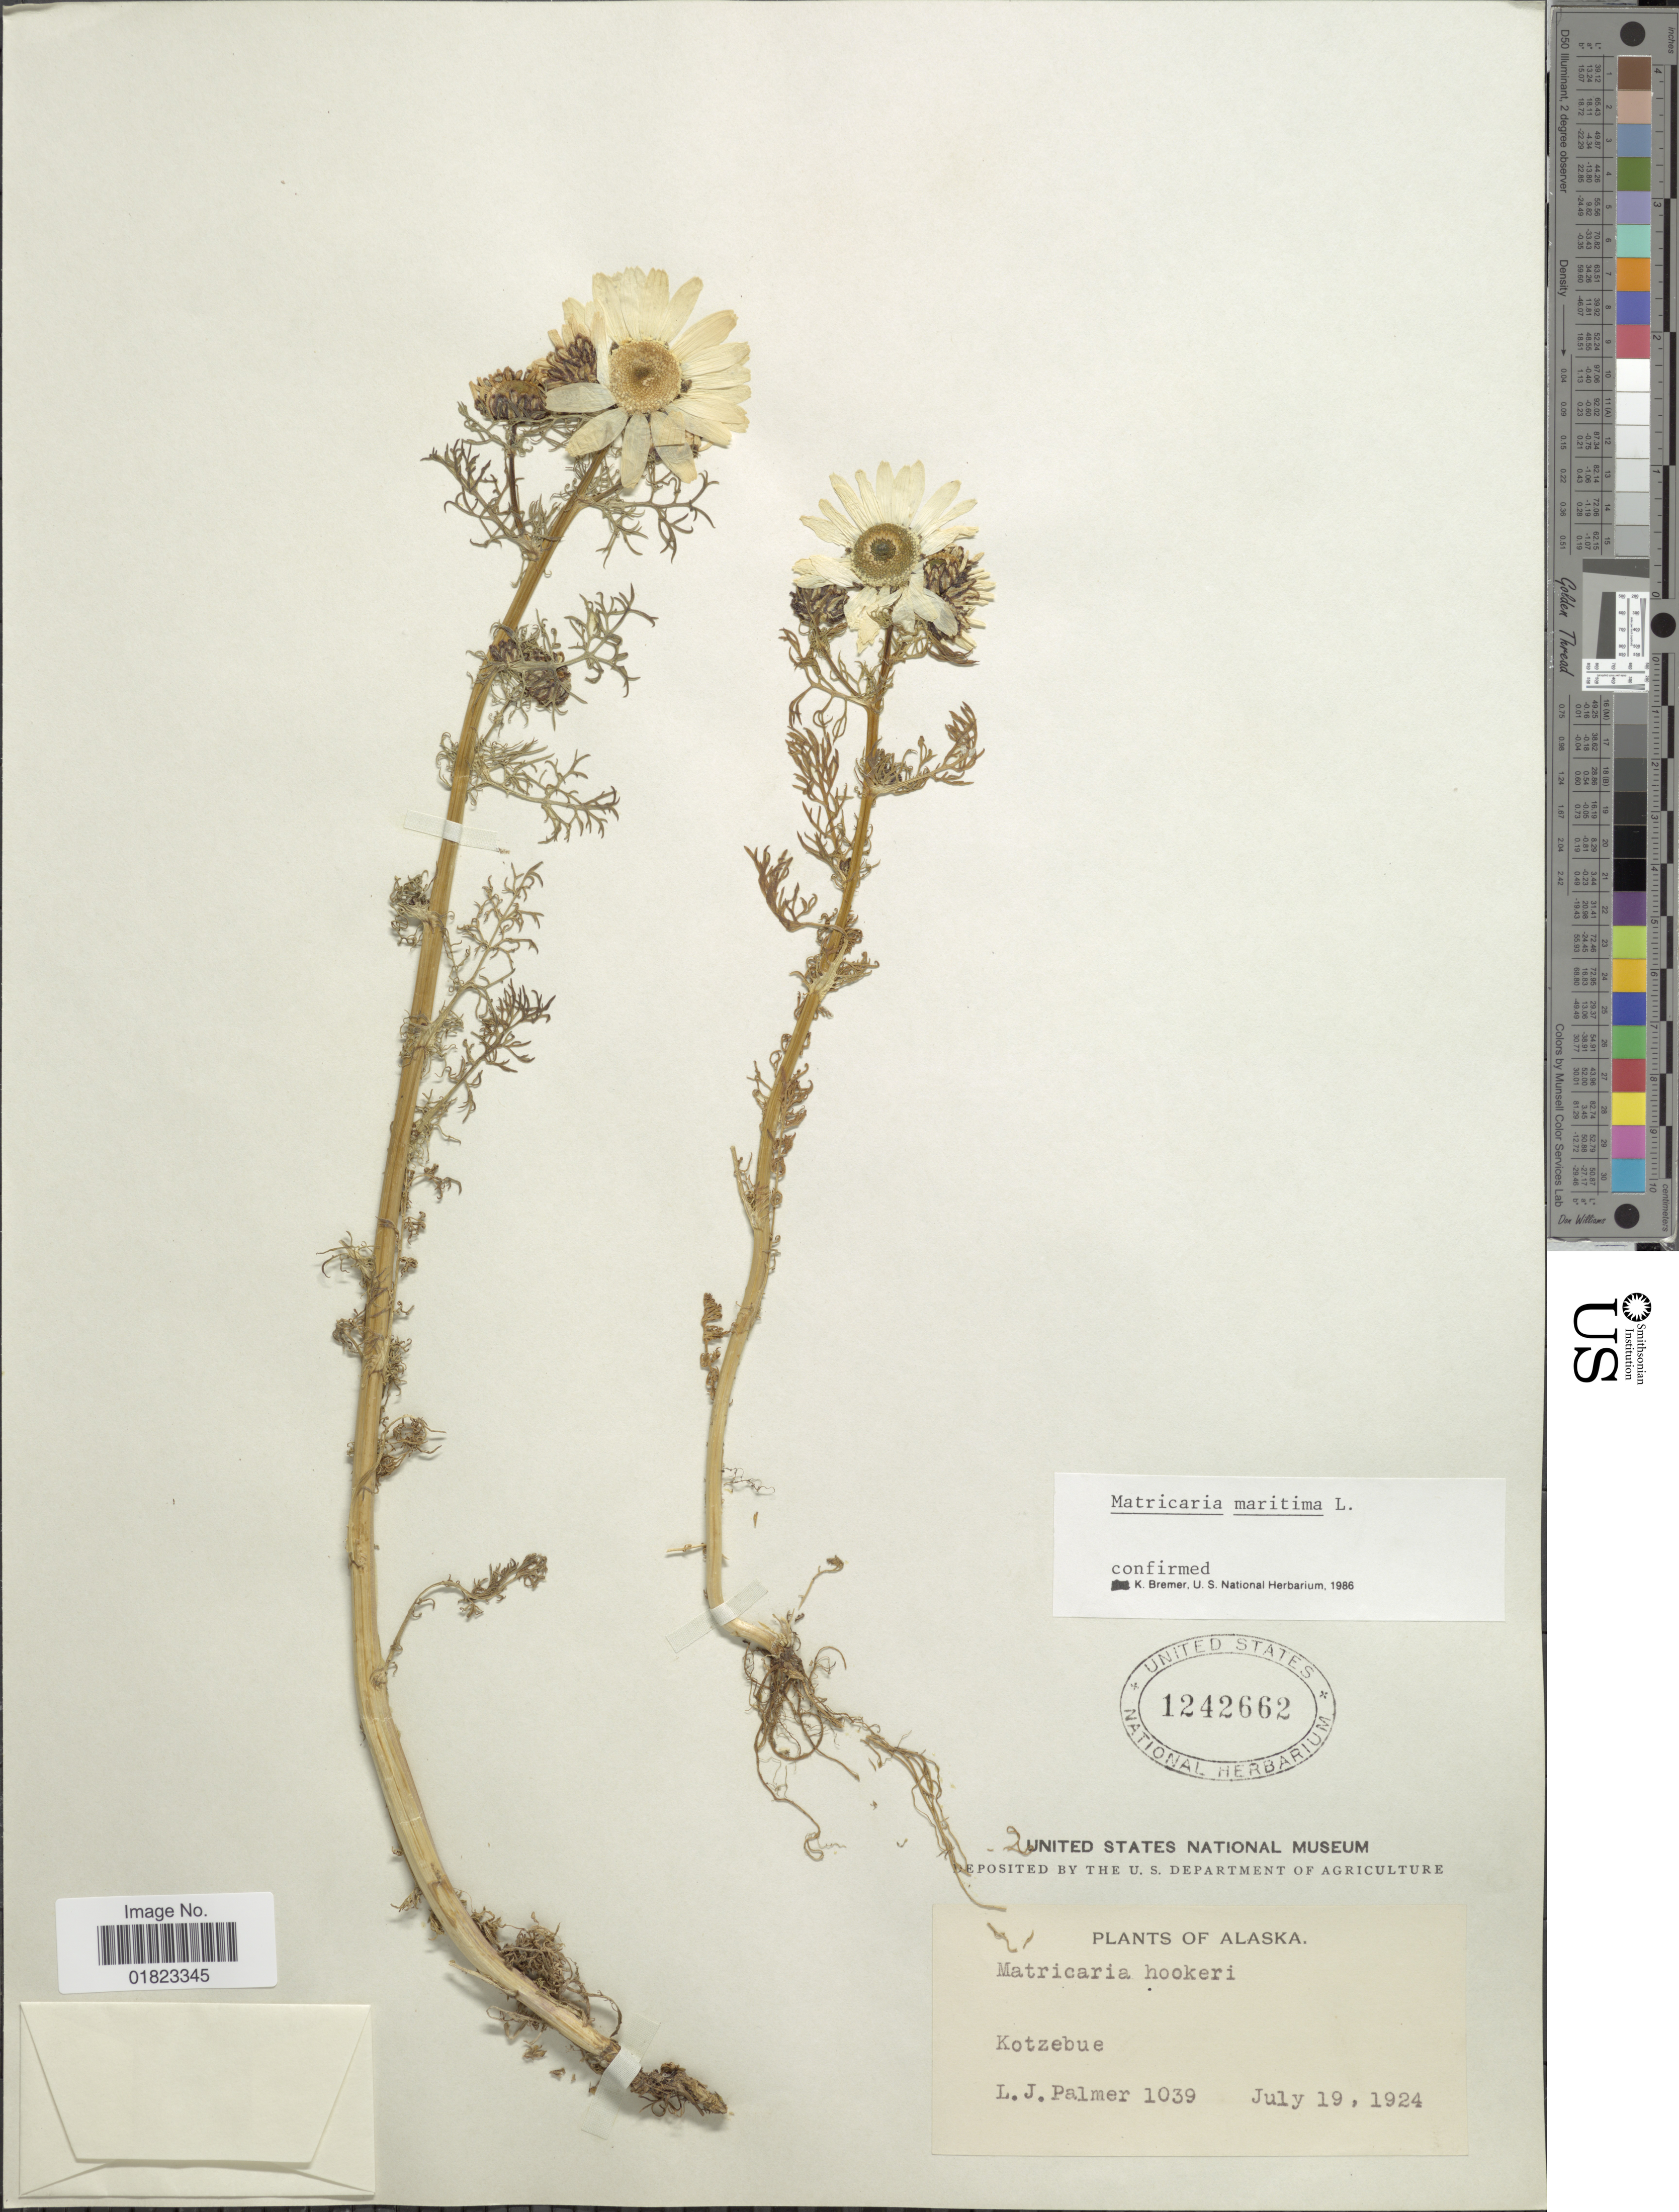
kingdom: Plantae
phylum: Tracheophyta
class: Magnoliopsida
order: Asterales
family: Asteraceae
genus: Tripleurospermum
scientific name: Tripleurospermum maritimum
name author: (L.) W.D.J. Koch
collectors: L. J. Palmer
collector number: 1039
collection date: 1924-07-19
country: United States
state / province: Alaska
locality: Kotzebue, Alaska.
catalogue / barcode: US 1242662